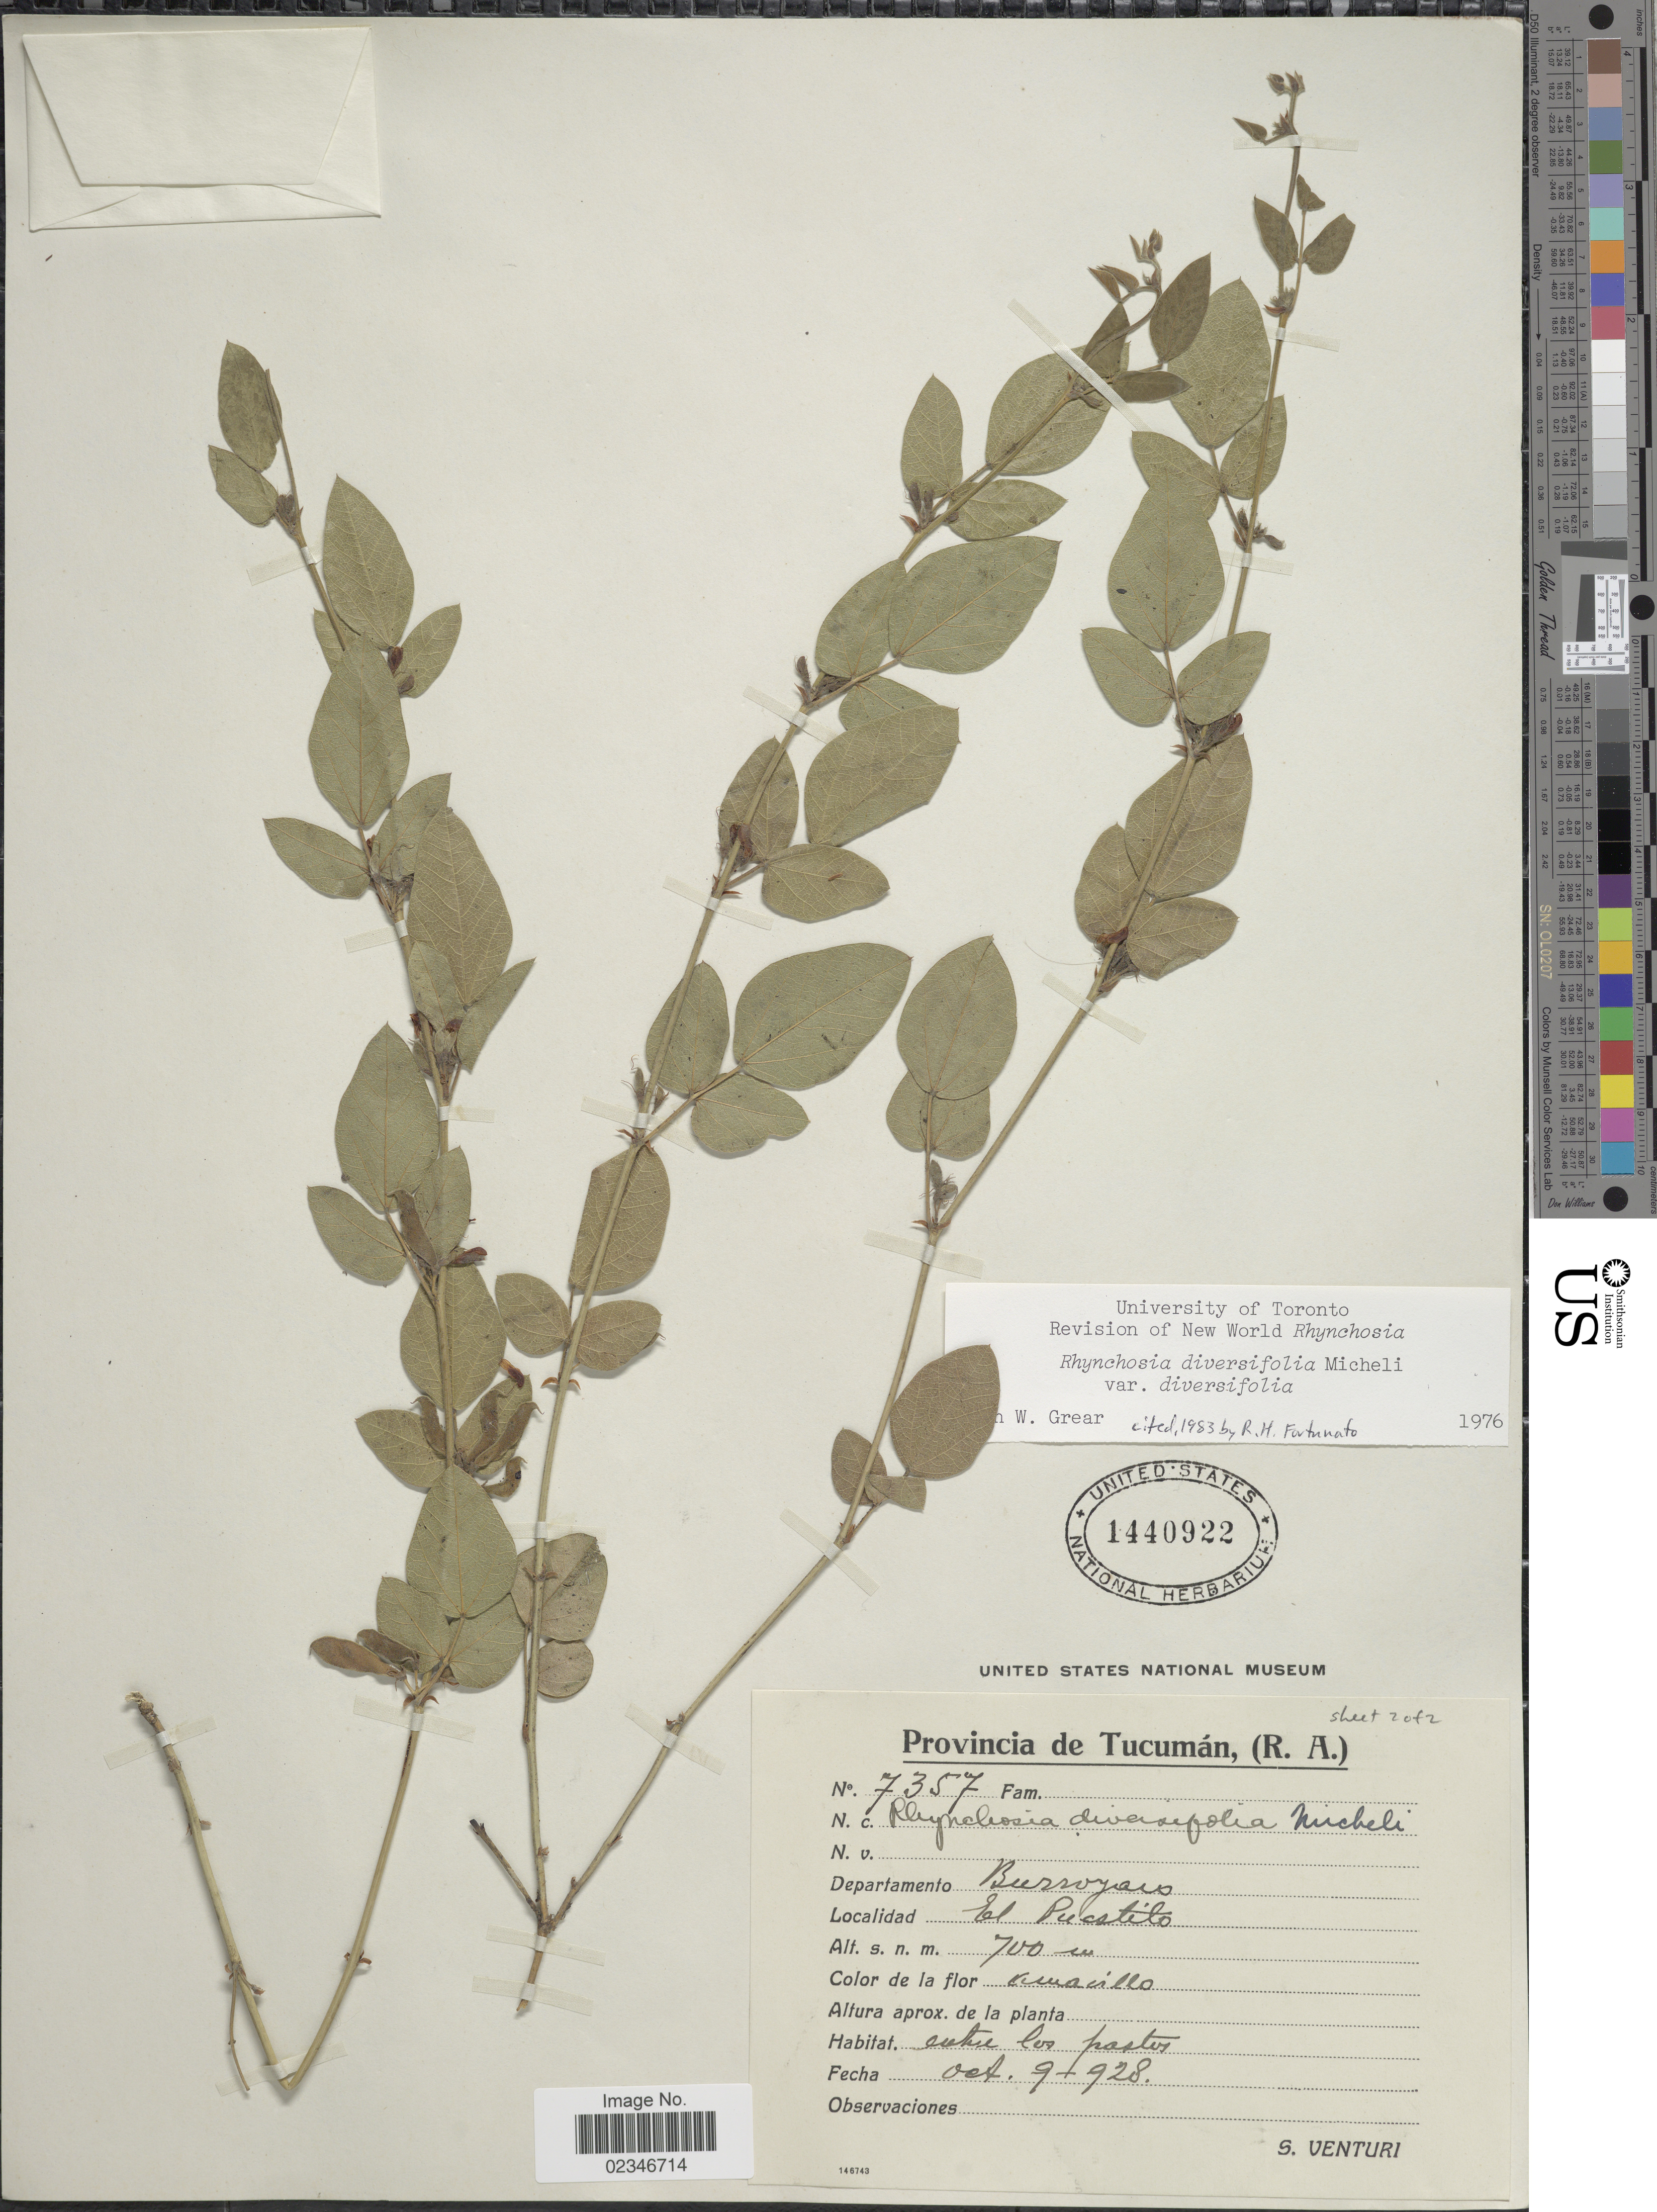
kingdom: Plantae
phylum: Tracheophyta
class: Magnoliopsida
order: Fabales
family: Fabaceae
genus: Rhynchosia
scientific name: Rhynchosia diversifolia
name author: Micheli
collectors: S. Venturi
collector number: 7357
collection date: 1928-10-09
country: Argentina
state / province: Tucuman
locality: Departamento Burruyaco, El Puestito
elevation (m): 700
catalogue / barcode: US 1440922